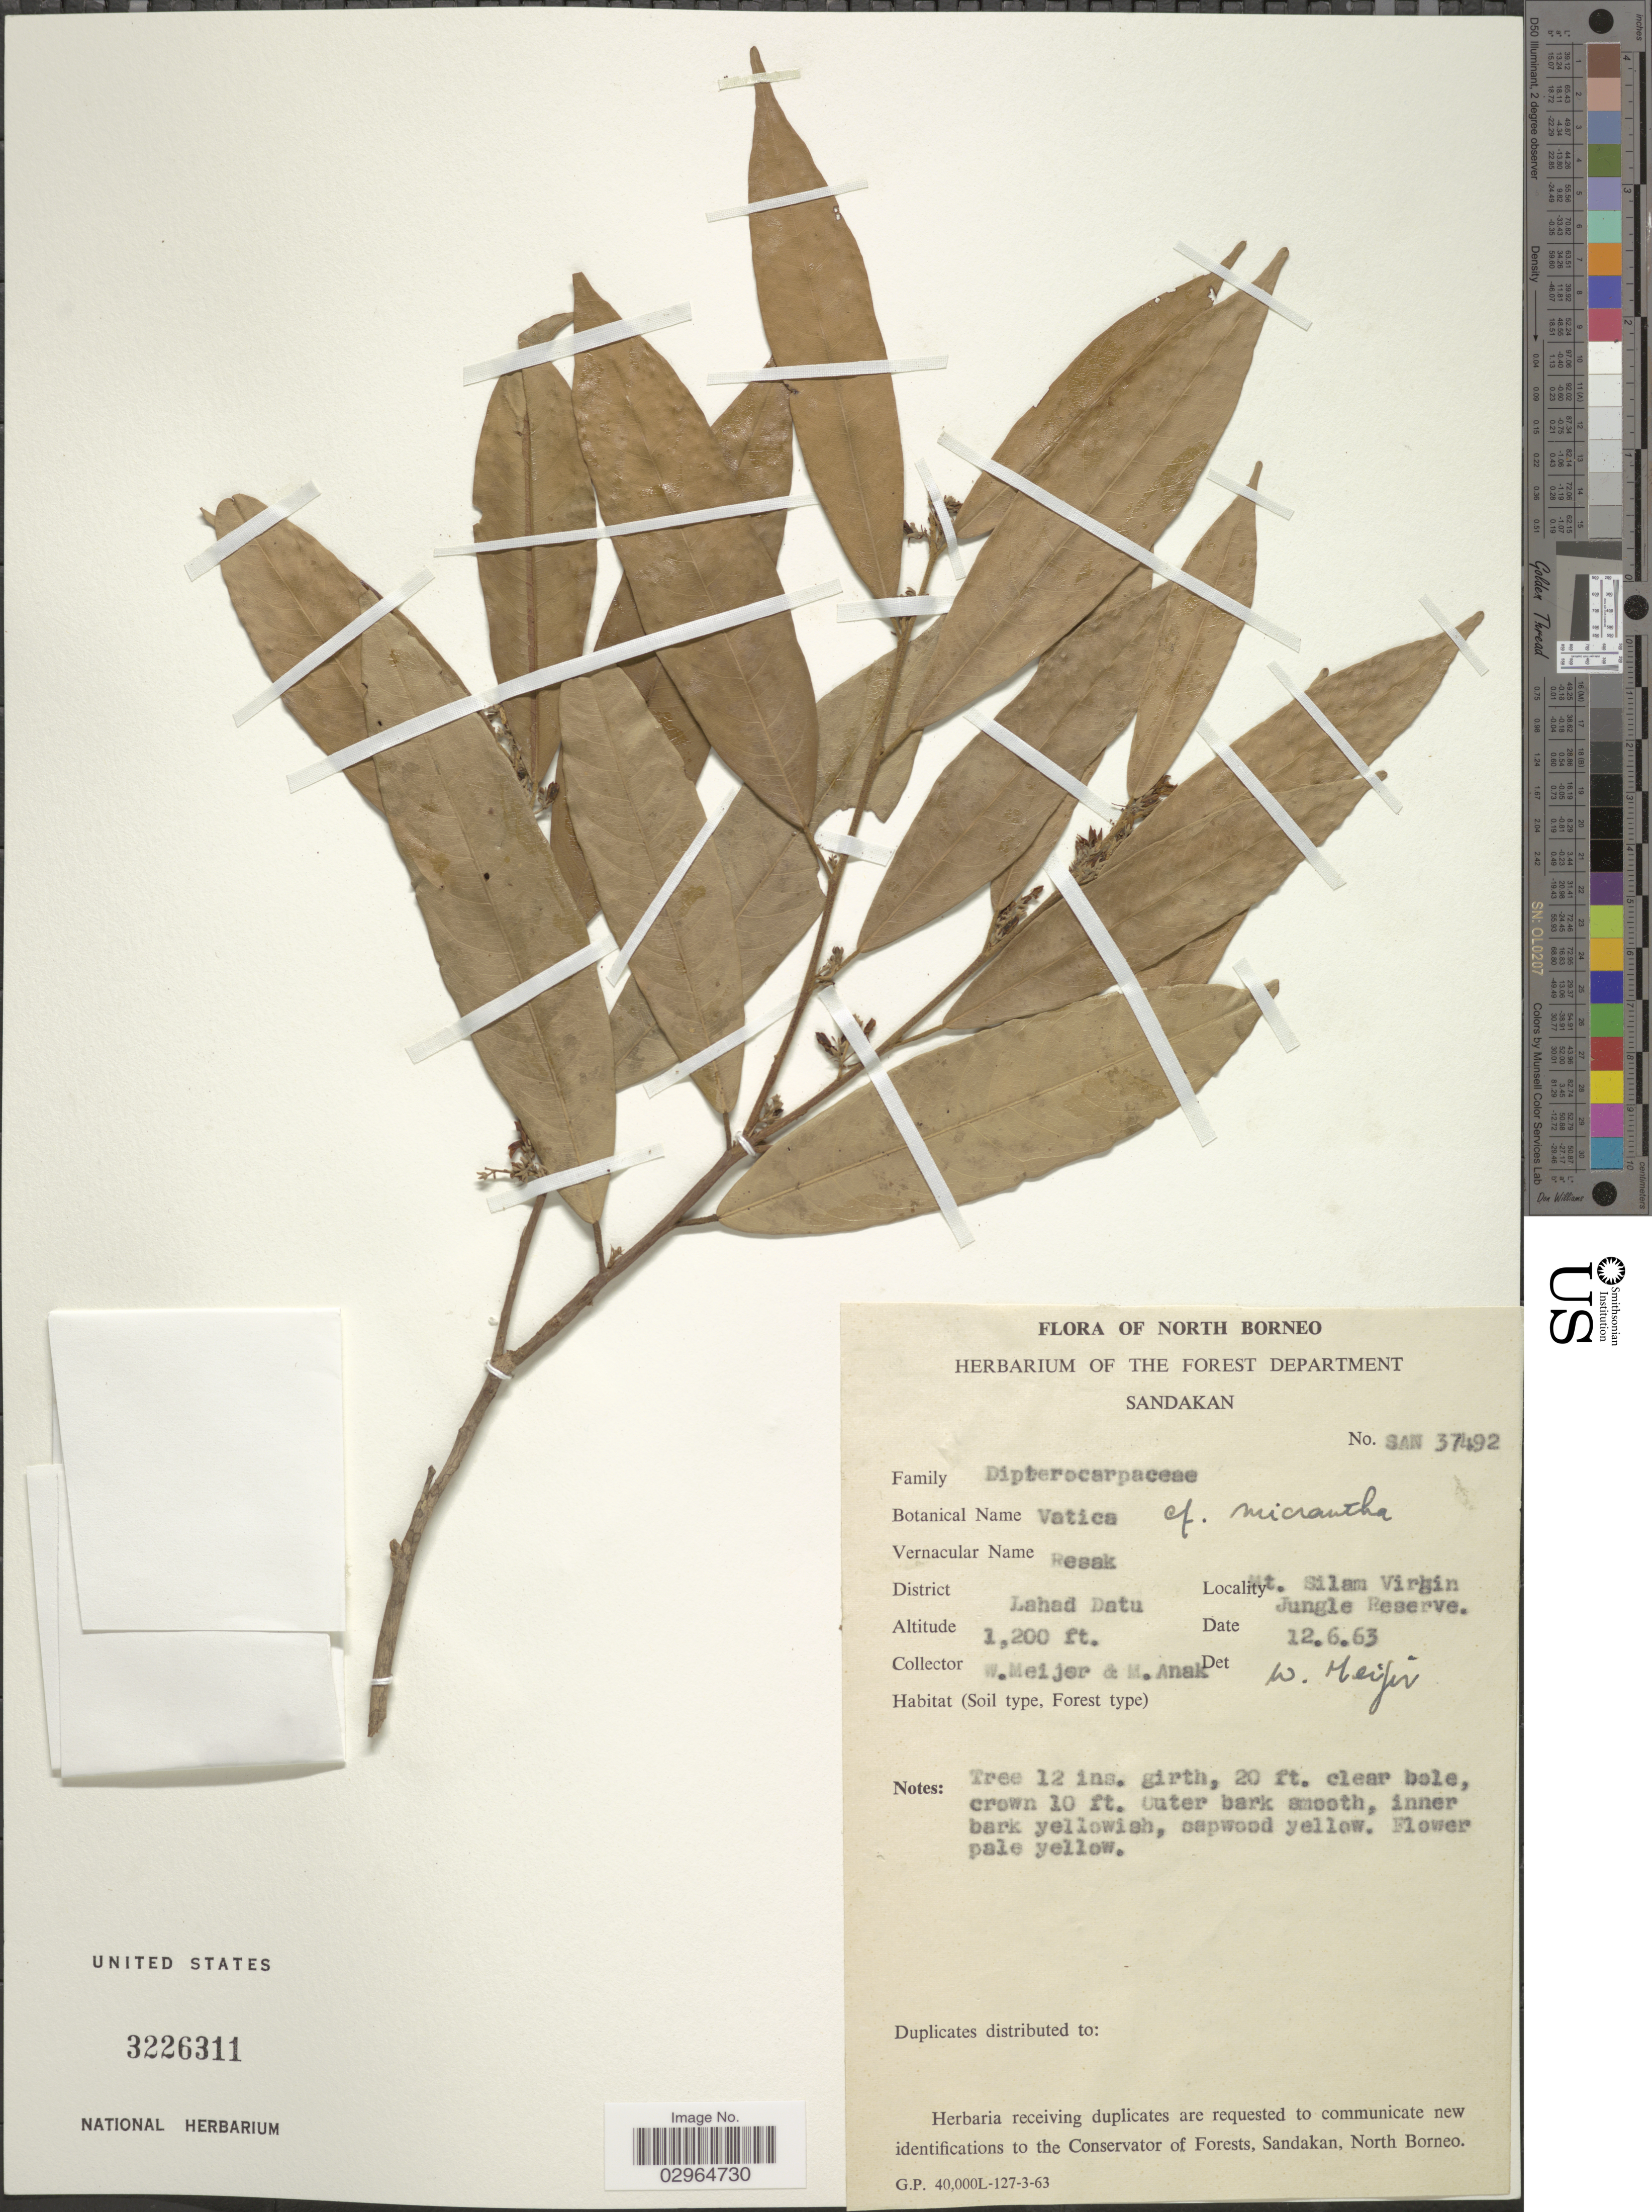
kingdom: Plantae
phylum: Tracheophyta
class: Magnoliopsida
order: Malvales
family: Dipterocarpaceae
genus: Vatica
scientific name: Vatica micrantha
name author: Slooten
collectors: W. Meijer & M. Anak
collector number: SAN37492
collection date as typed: Transcribed d/m/y: 12/6/63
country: Malaysia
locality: North Borneo. District Lahad Datu. Mt. Silam Virgin Jungle Reserve.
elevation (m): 366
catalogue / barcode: US 3226311